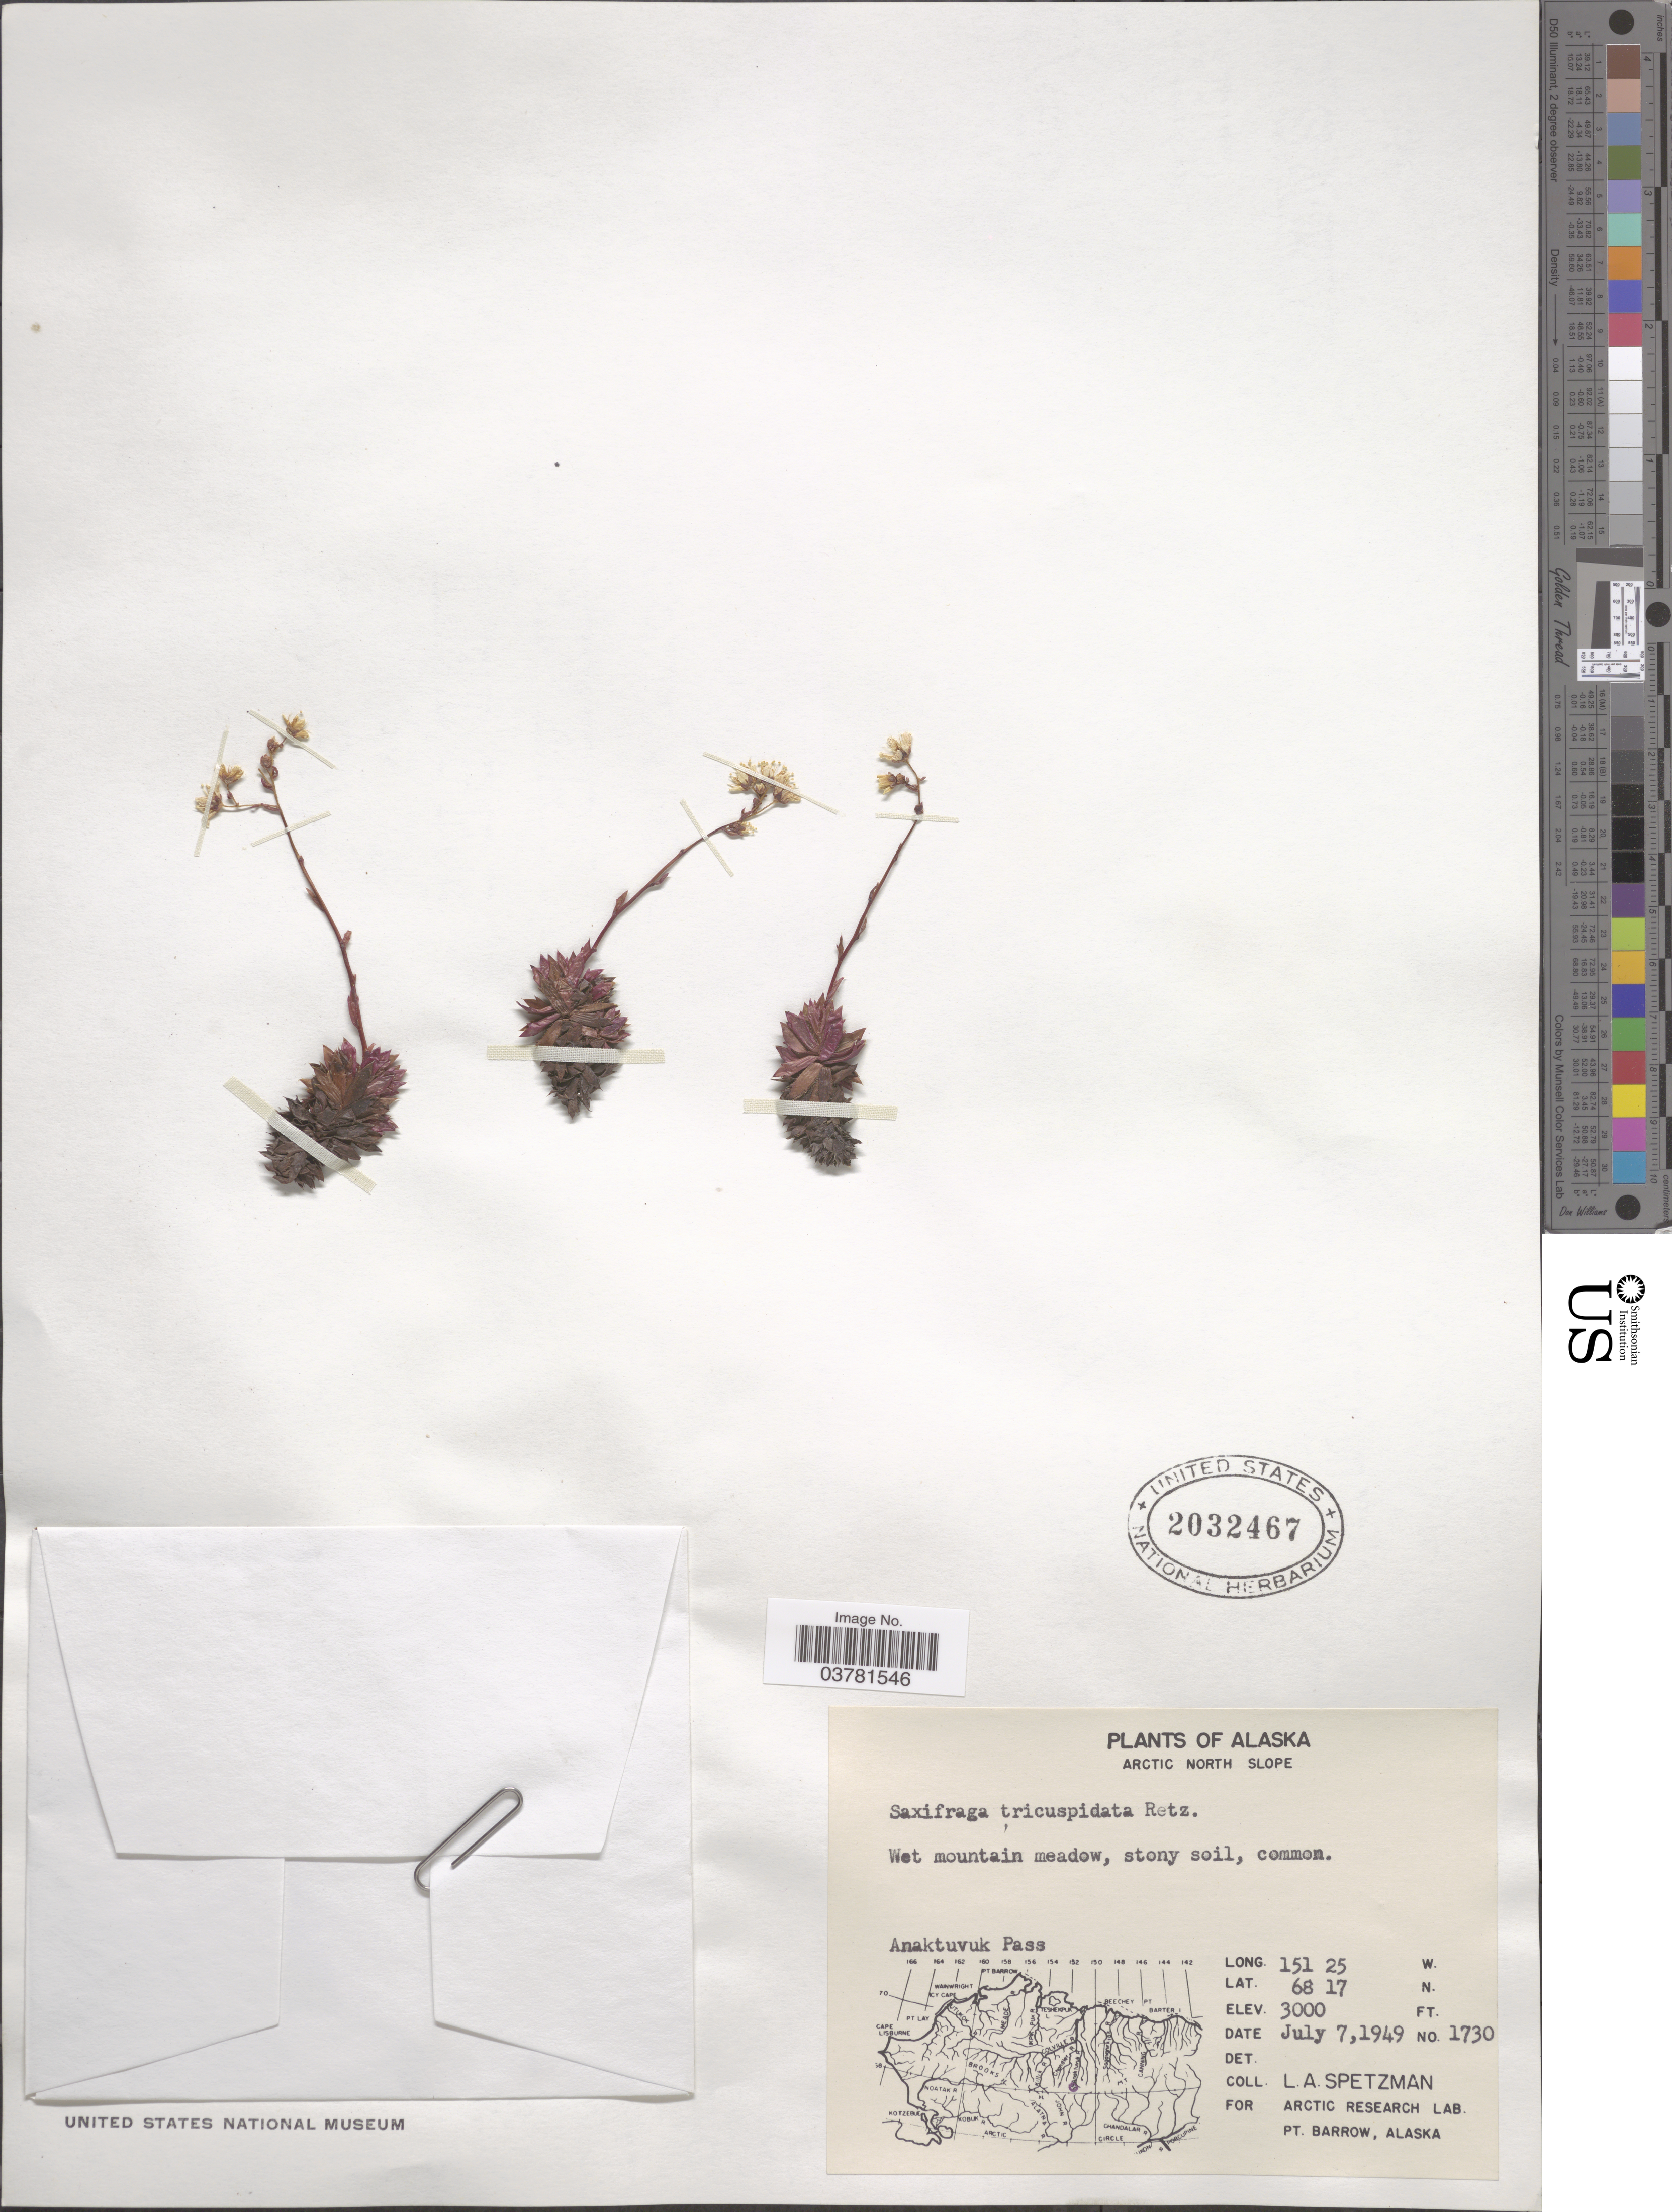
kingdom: Plantae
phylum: Tracheophyta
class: Magnoliopsida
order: Saxifragales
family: Saxifragaceae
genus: Saxifraga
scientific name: Saxifraga tricuspidata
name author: Rottb.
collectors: L. Spetzman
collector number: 1730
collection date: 1949-07-07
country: United States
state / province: Alaska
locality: Arctic North Slope. Anaktuvuk Pass.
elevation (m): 914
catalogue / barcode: US 2032467